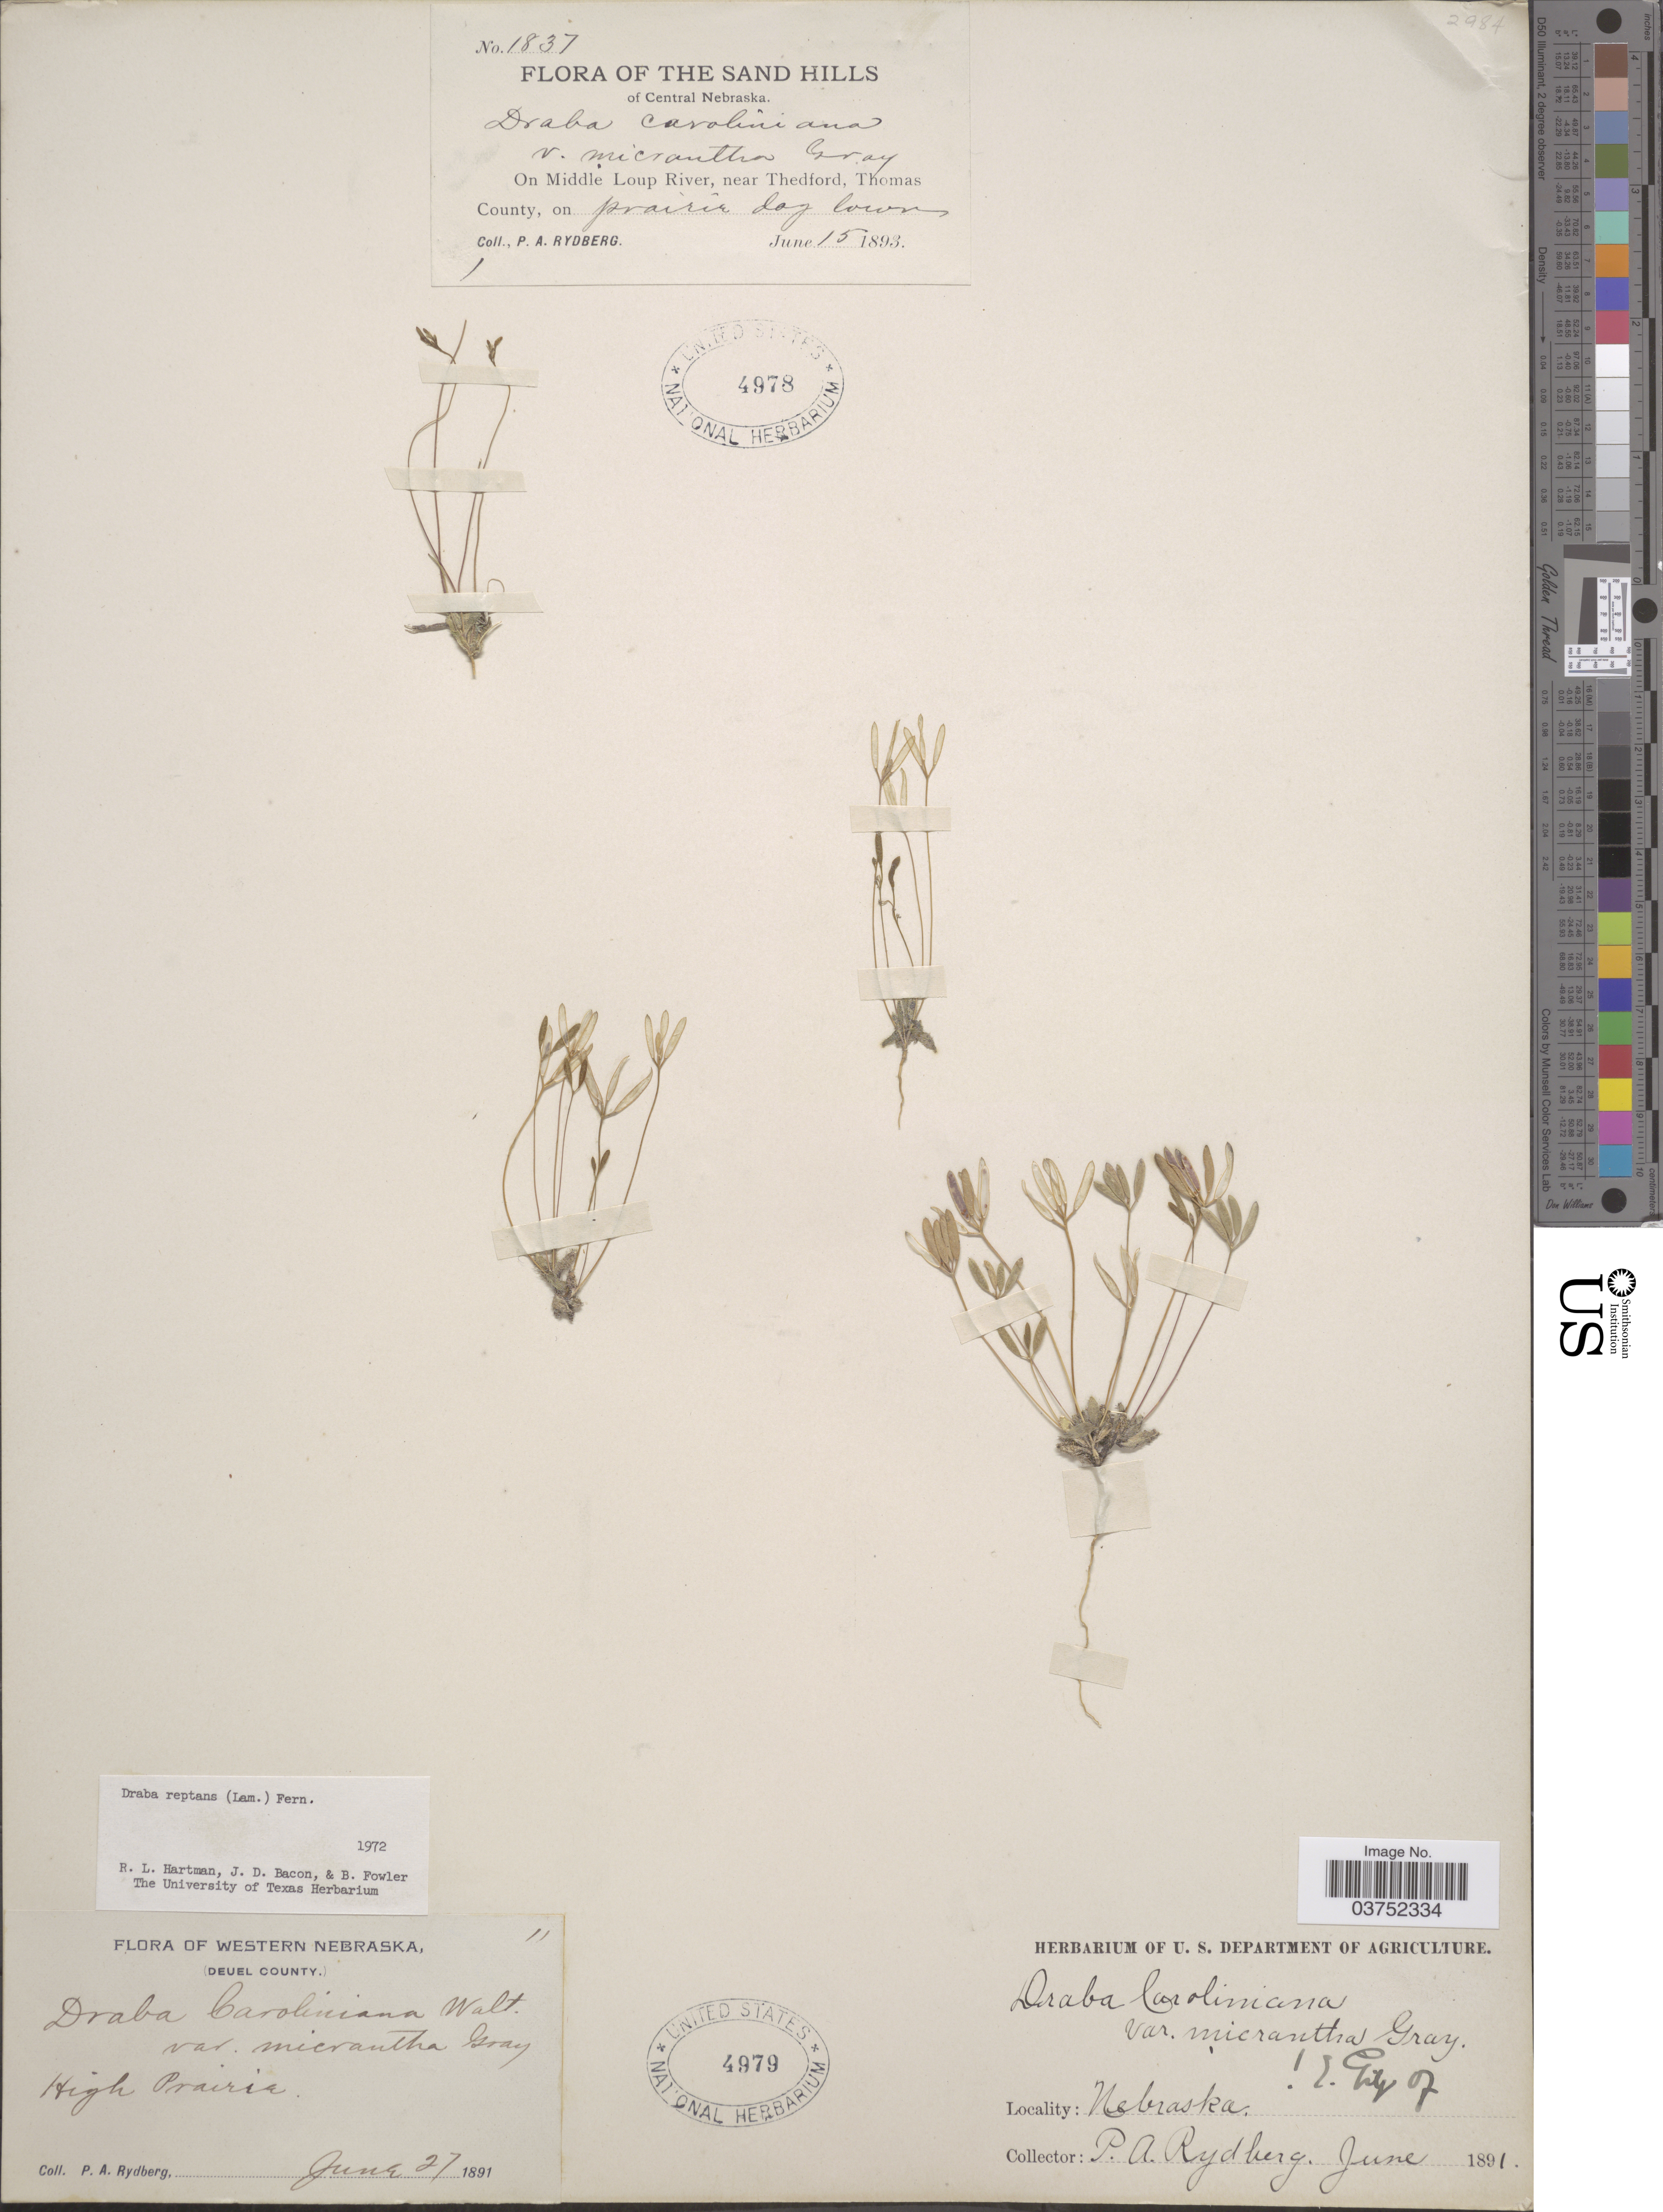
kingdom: Plantae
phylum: Tracheophyta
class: Magnoliopsida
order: Brassicales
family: Brassicaceae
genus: Draba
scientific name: Draba reptans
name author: (Lam.) Fernald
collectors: P. A. Rydberg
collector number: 1837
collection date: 1893-06-15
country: United States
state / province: Nebraska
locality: Sand Hills of Central Nebraska. On Middle Loup River, near Thedford, Thomas County.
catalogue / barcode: US 4978